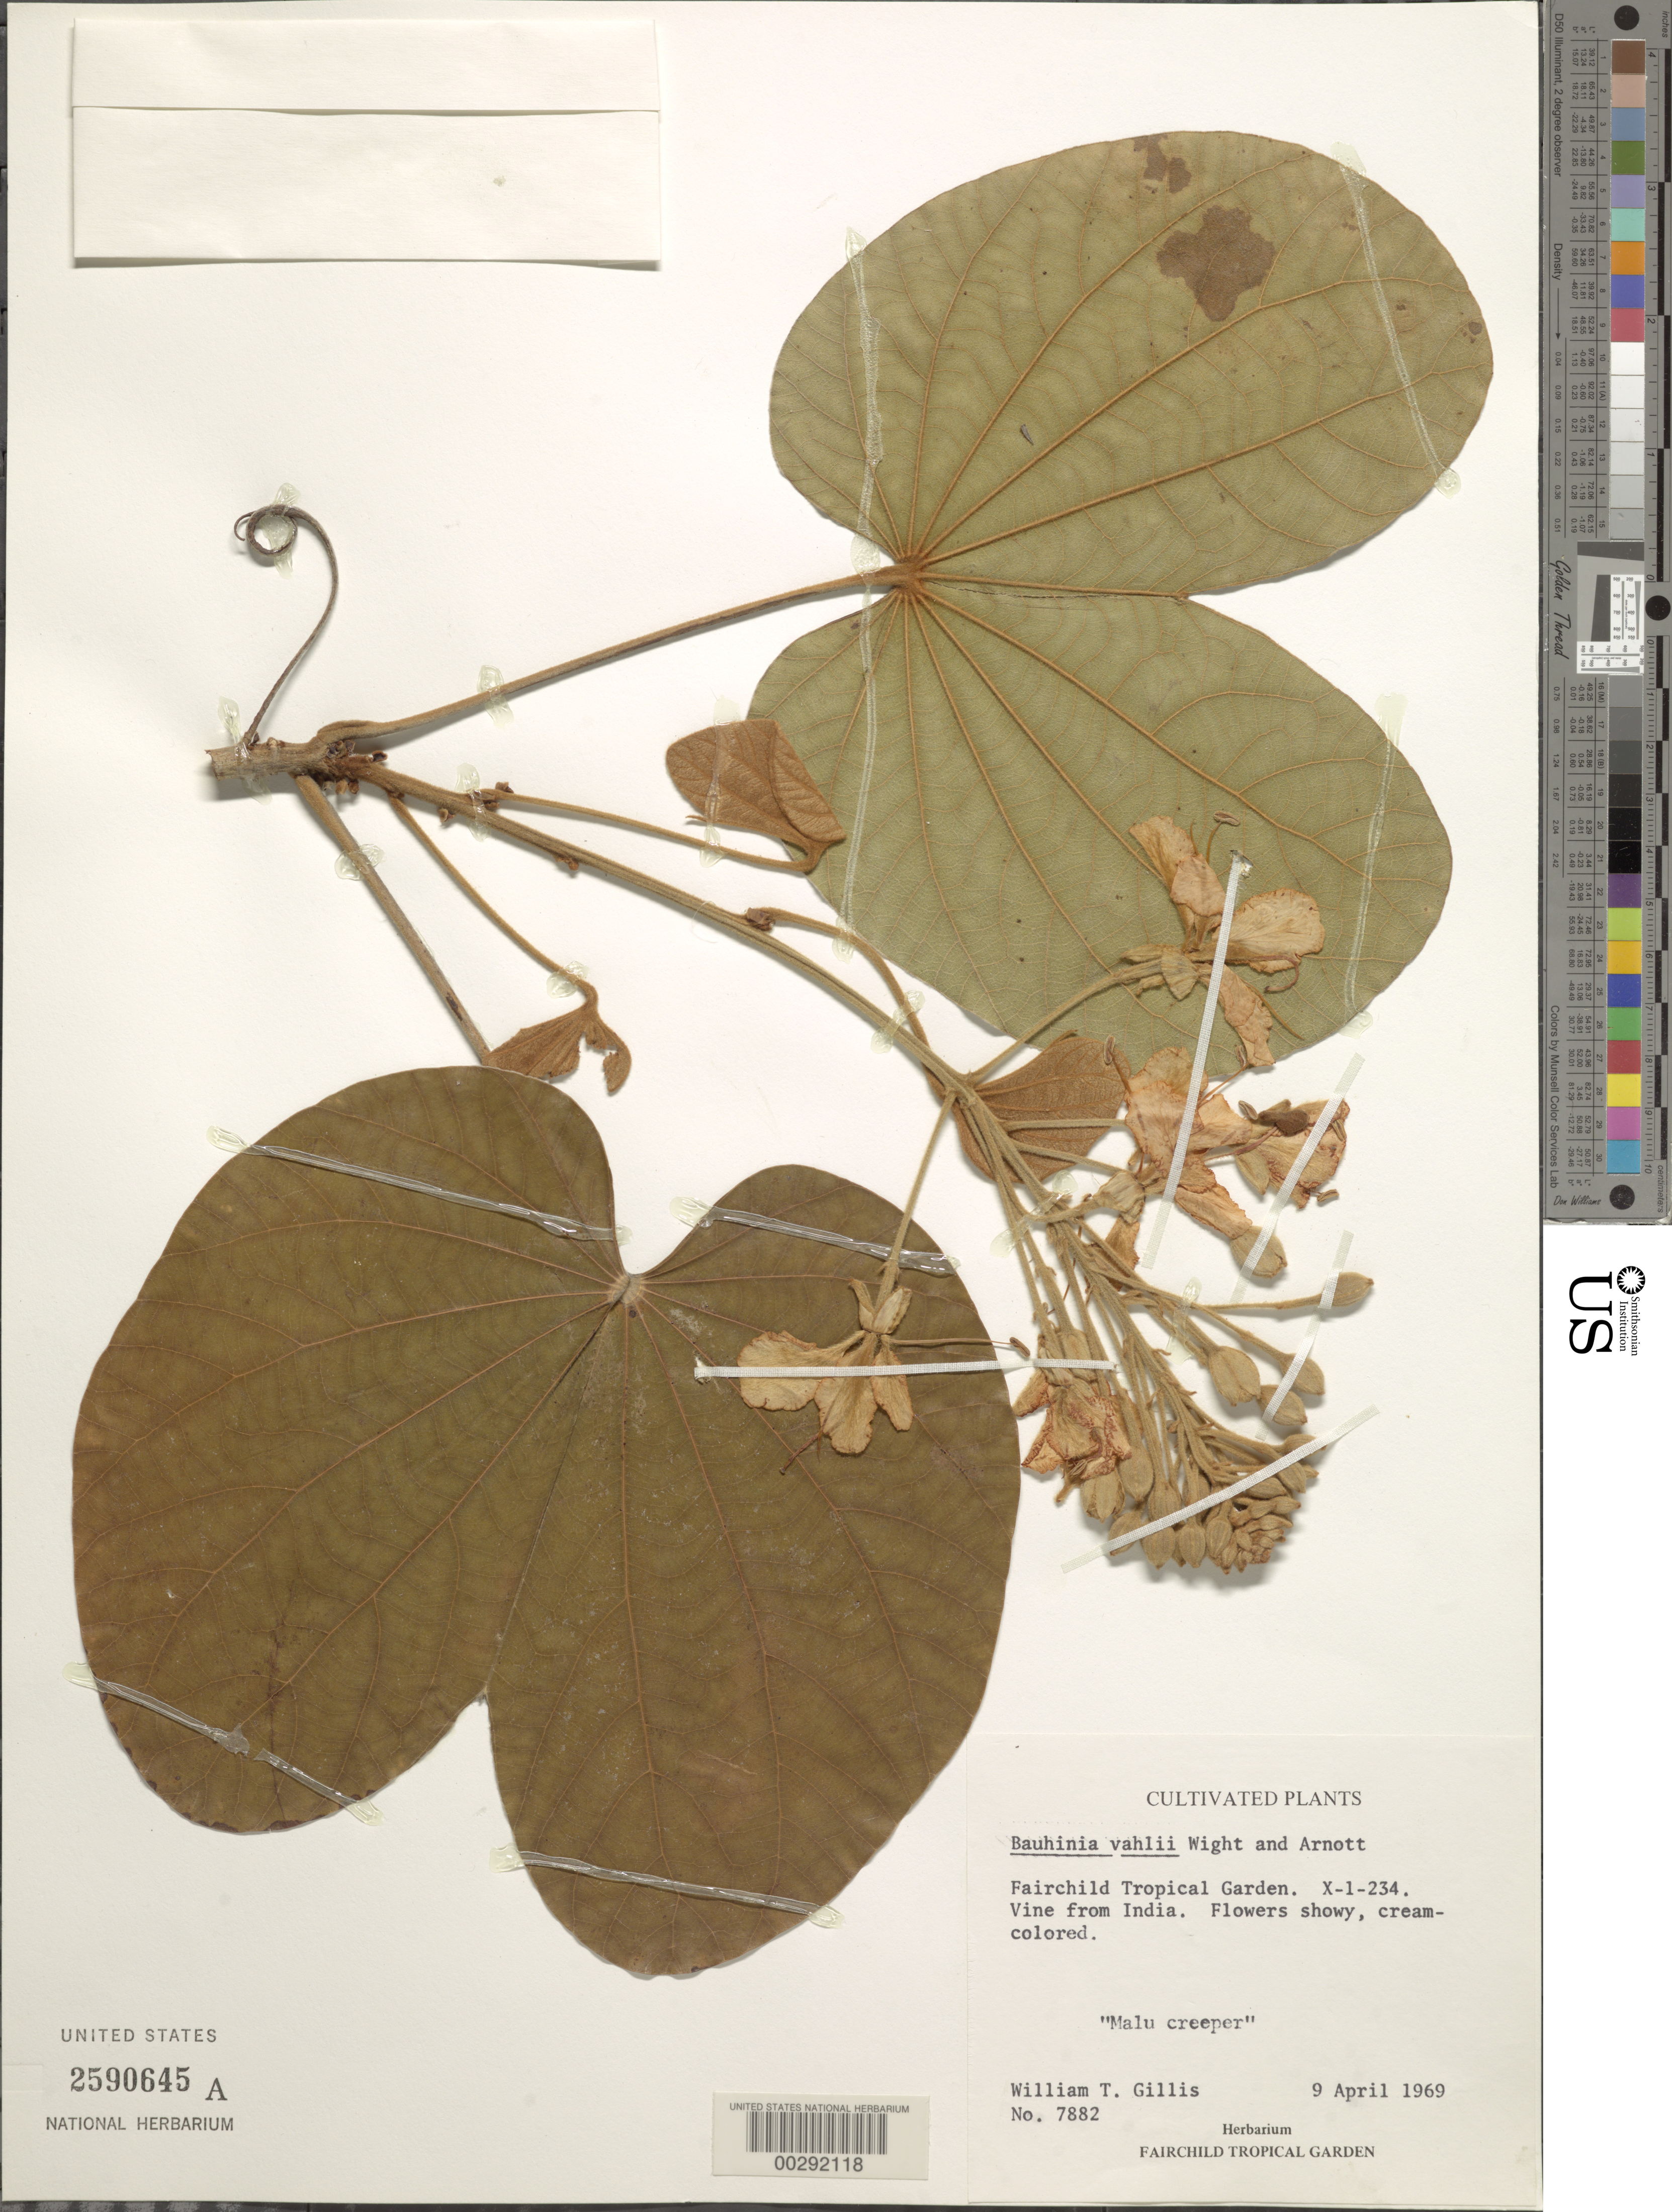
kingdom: Plantae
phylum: Tracheophyta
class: Magnoliopsida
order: Fabales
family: Fabaceae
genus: Bauhinia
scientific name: Bauhinia vahlii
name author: Wight & Arn.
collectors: W. T. Gillis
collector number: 7882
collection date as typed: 09 Apr 1969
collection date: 1969-04-09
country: United States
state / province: Florida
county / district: Dade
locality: Coral gables, fairchild tropical garden, x-1-234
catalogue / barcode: US 2590645A